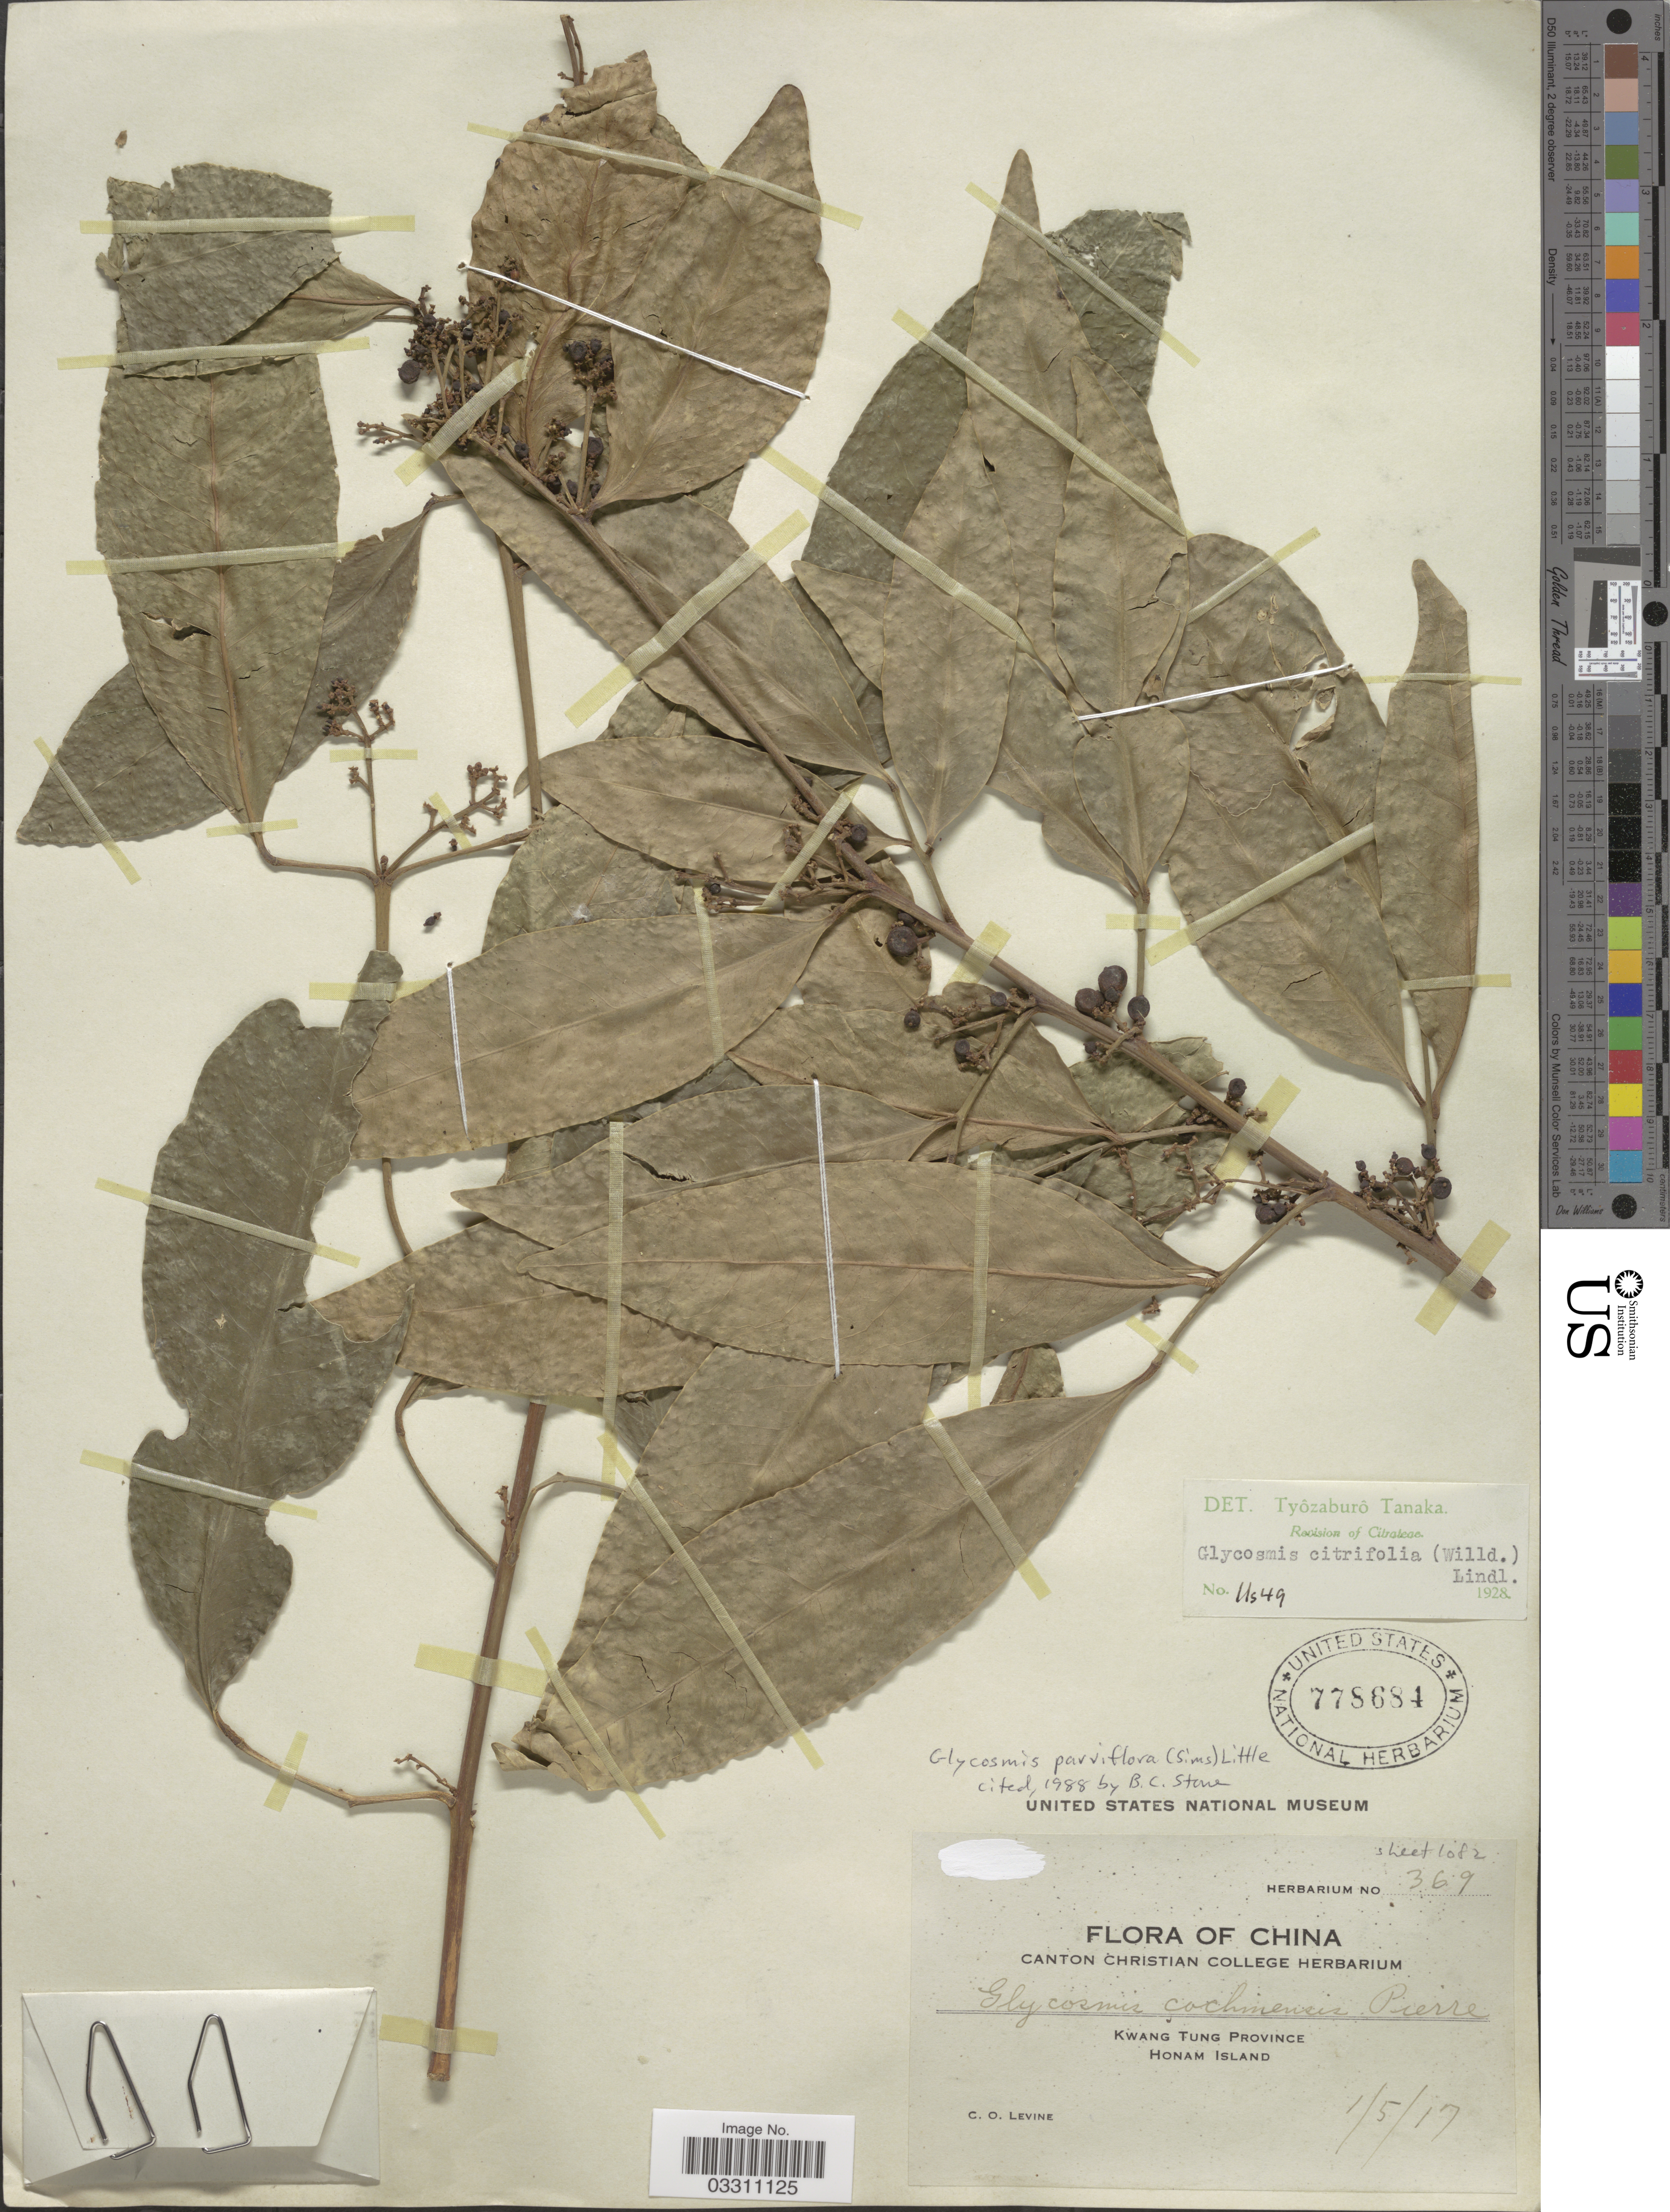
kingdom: Plantae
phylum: Tracheophyta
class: Magnoliopsida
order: Sapindales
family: Rutaceae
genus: Glycosmis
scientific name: Glycosmis parviflora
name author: (Sims) Little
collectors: C. O. Levine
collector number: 369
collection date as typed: Transcribed d/m/y: 1/5/17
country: China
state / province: Guangdong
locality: Kwang Tung Province, Honam Island.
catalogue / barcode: US 778684